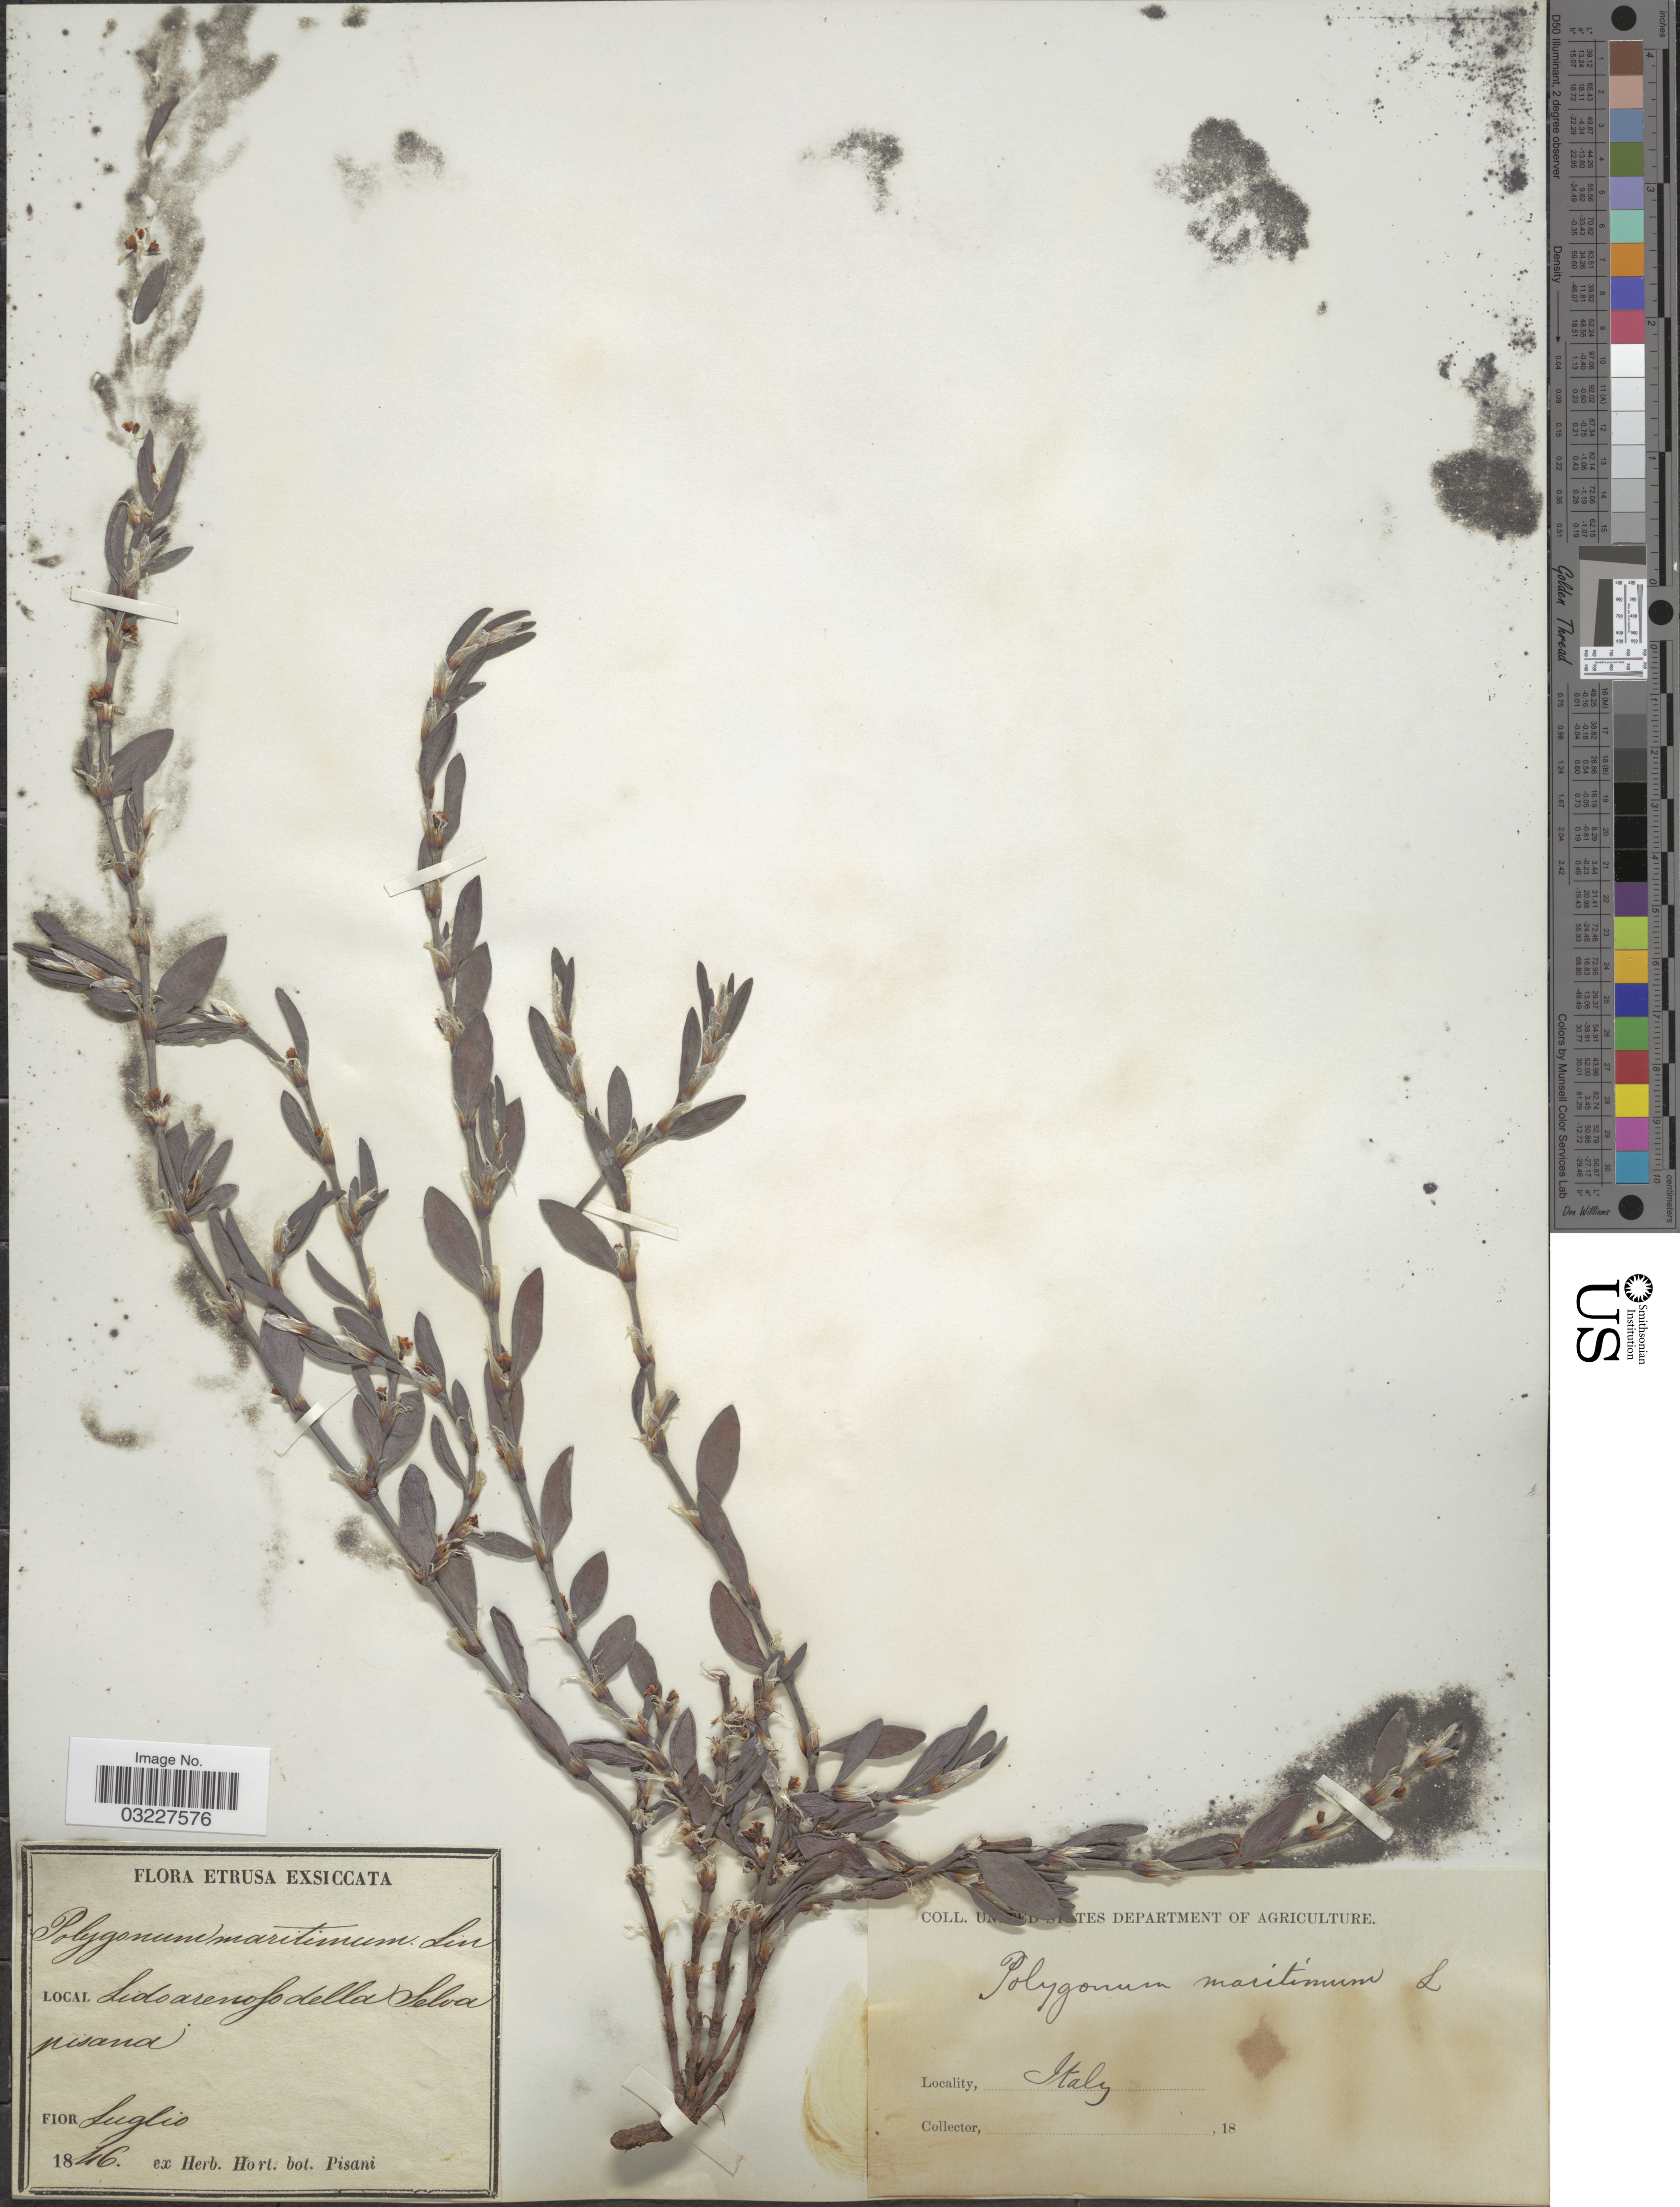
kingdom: Plantae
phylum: Tracheophyta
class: Magnoliopsida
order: Caryophyllales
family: Polygonaceae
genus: Polygonum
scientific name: Polygonum maritimum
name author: L.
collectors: ex herb. Hort. Bot. Pisani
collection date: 1816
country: Italy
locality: Lido arenofo della Selva pisana.